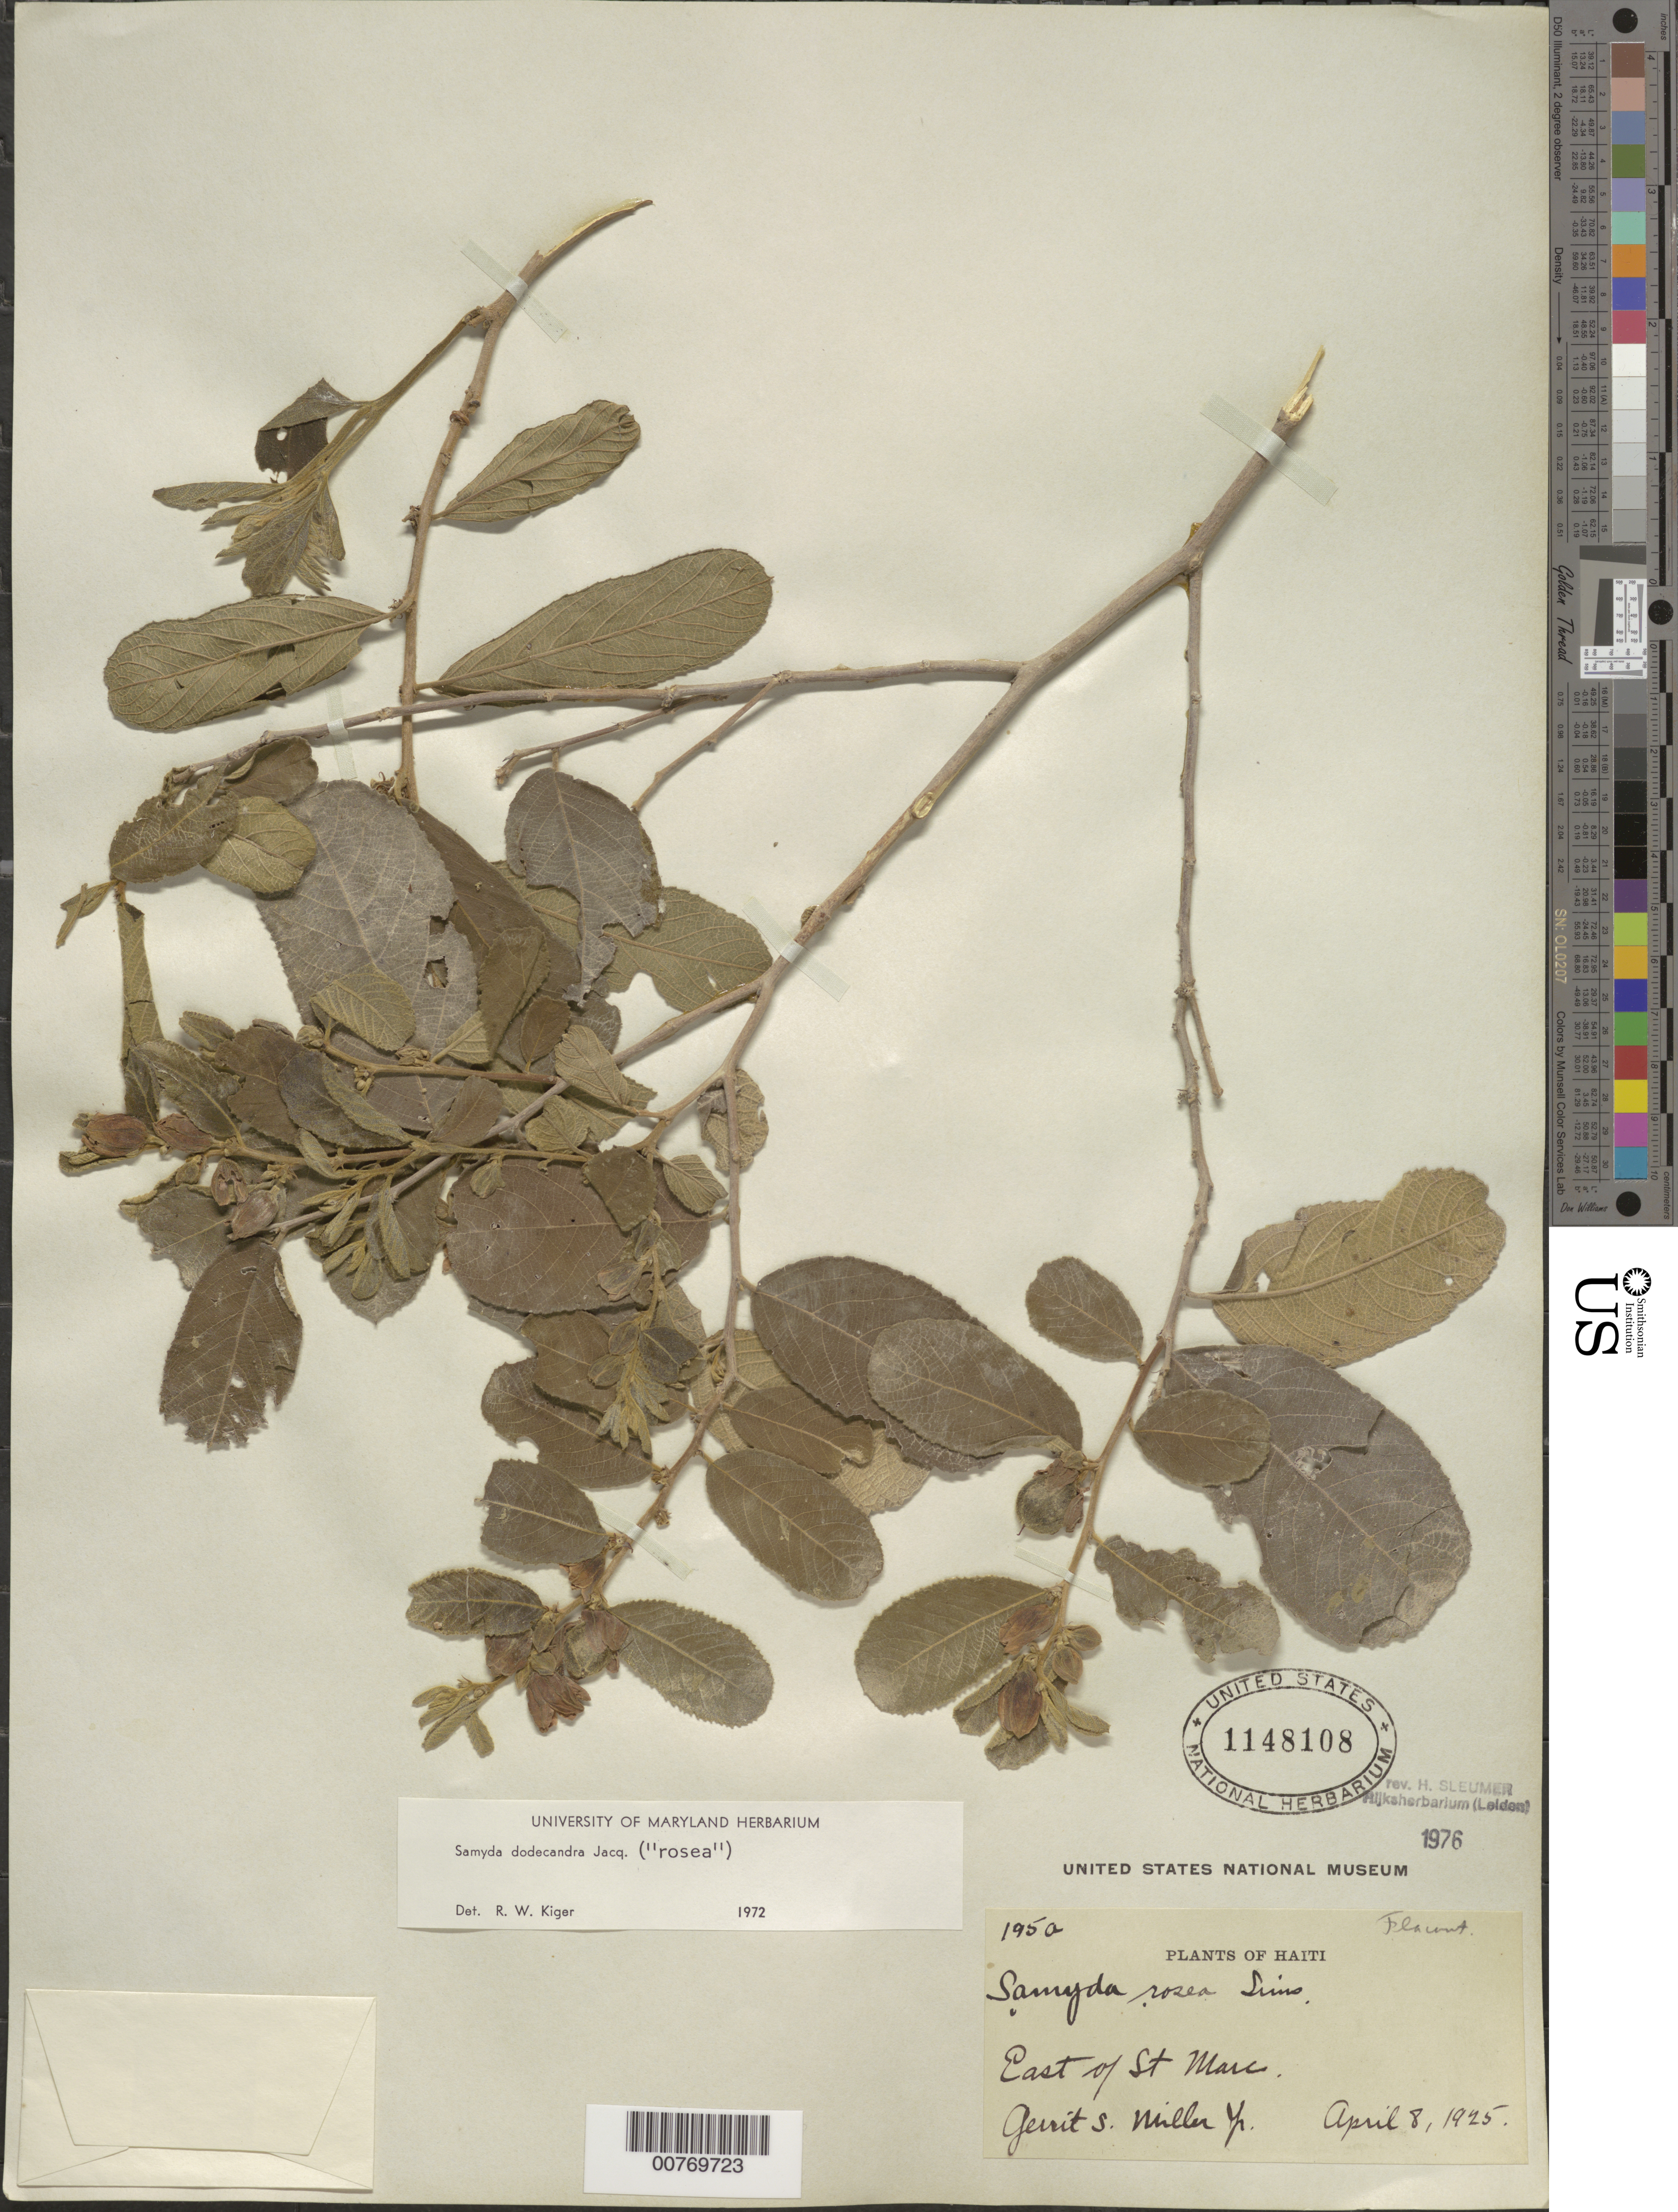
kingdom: Plantae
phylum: Tracheophyta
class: Magnoliopsida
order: Malpighiales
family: Salicaceae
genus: Casearia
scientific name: Casearia dodecandra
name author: (Jacq.) T. Samar. & M.H. Alford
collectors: G. Miller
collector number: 195a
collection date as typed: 08 Apr 1925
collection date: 1925-04-08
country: Haiti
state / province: Artibonite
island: Hispaniola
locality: East of St. Marc.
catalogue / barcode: US 1148108